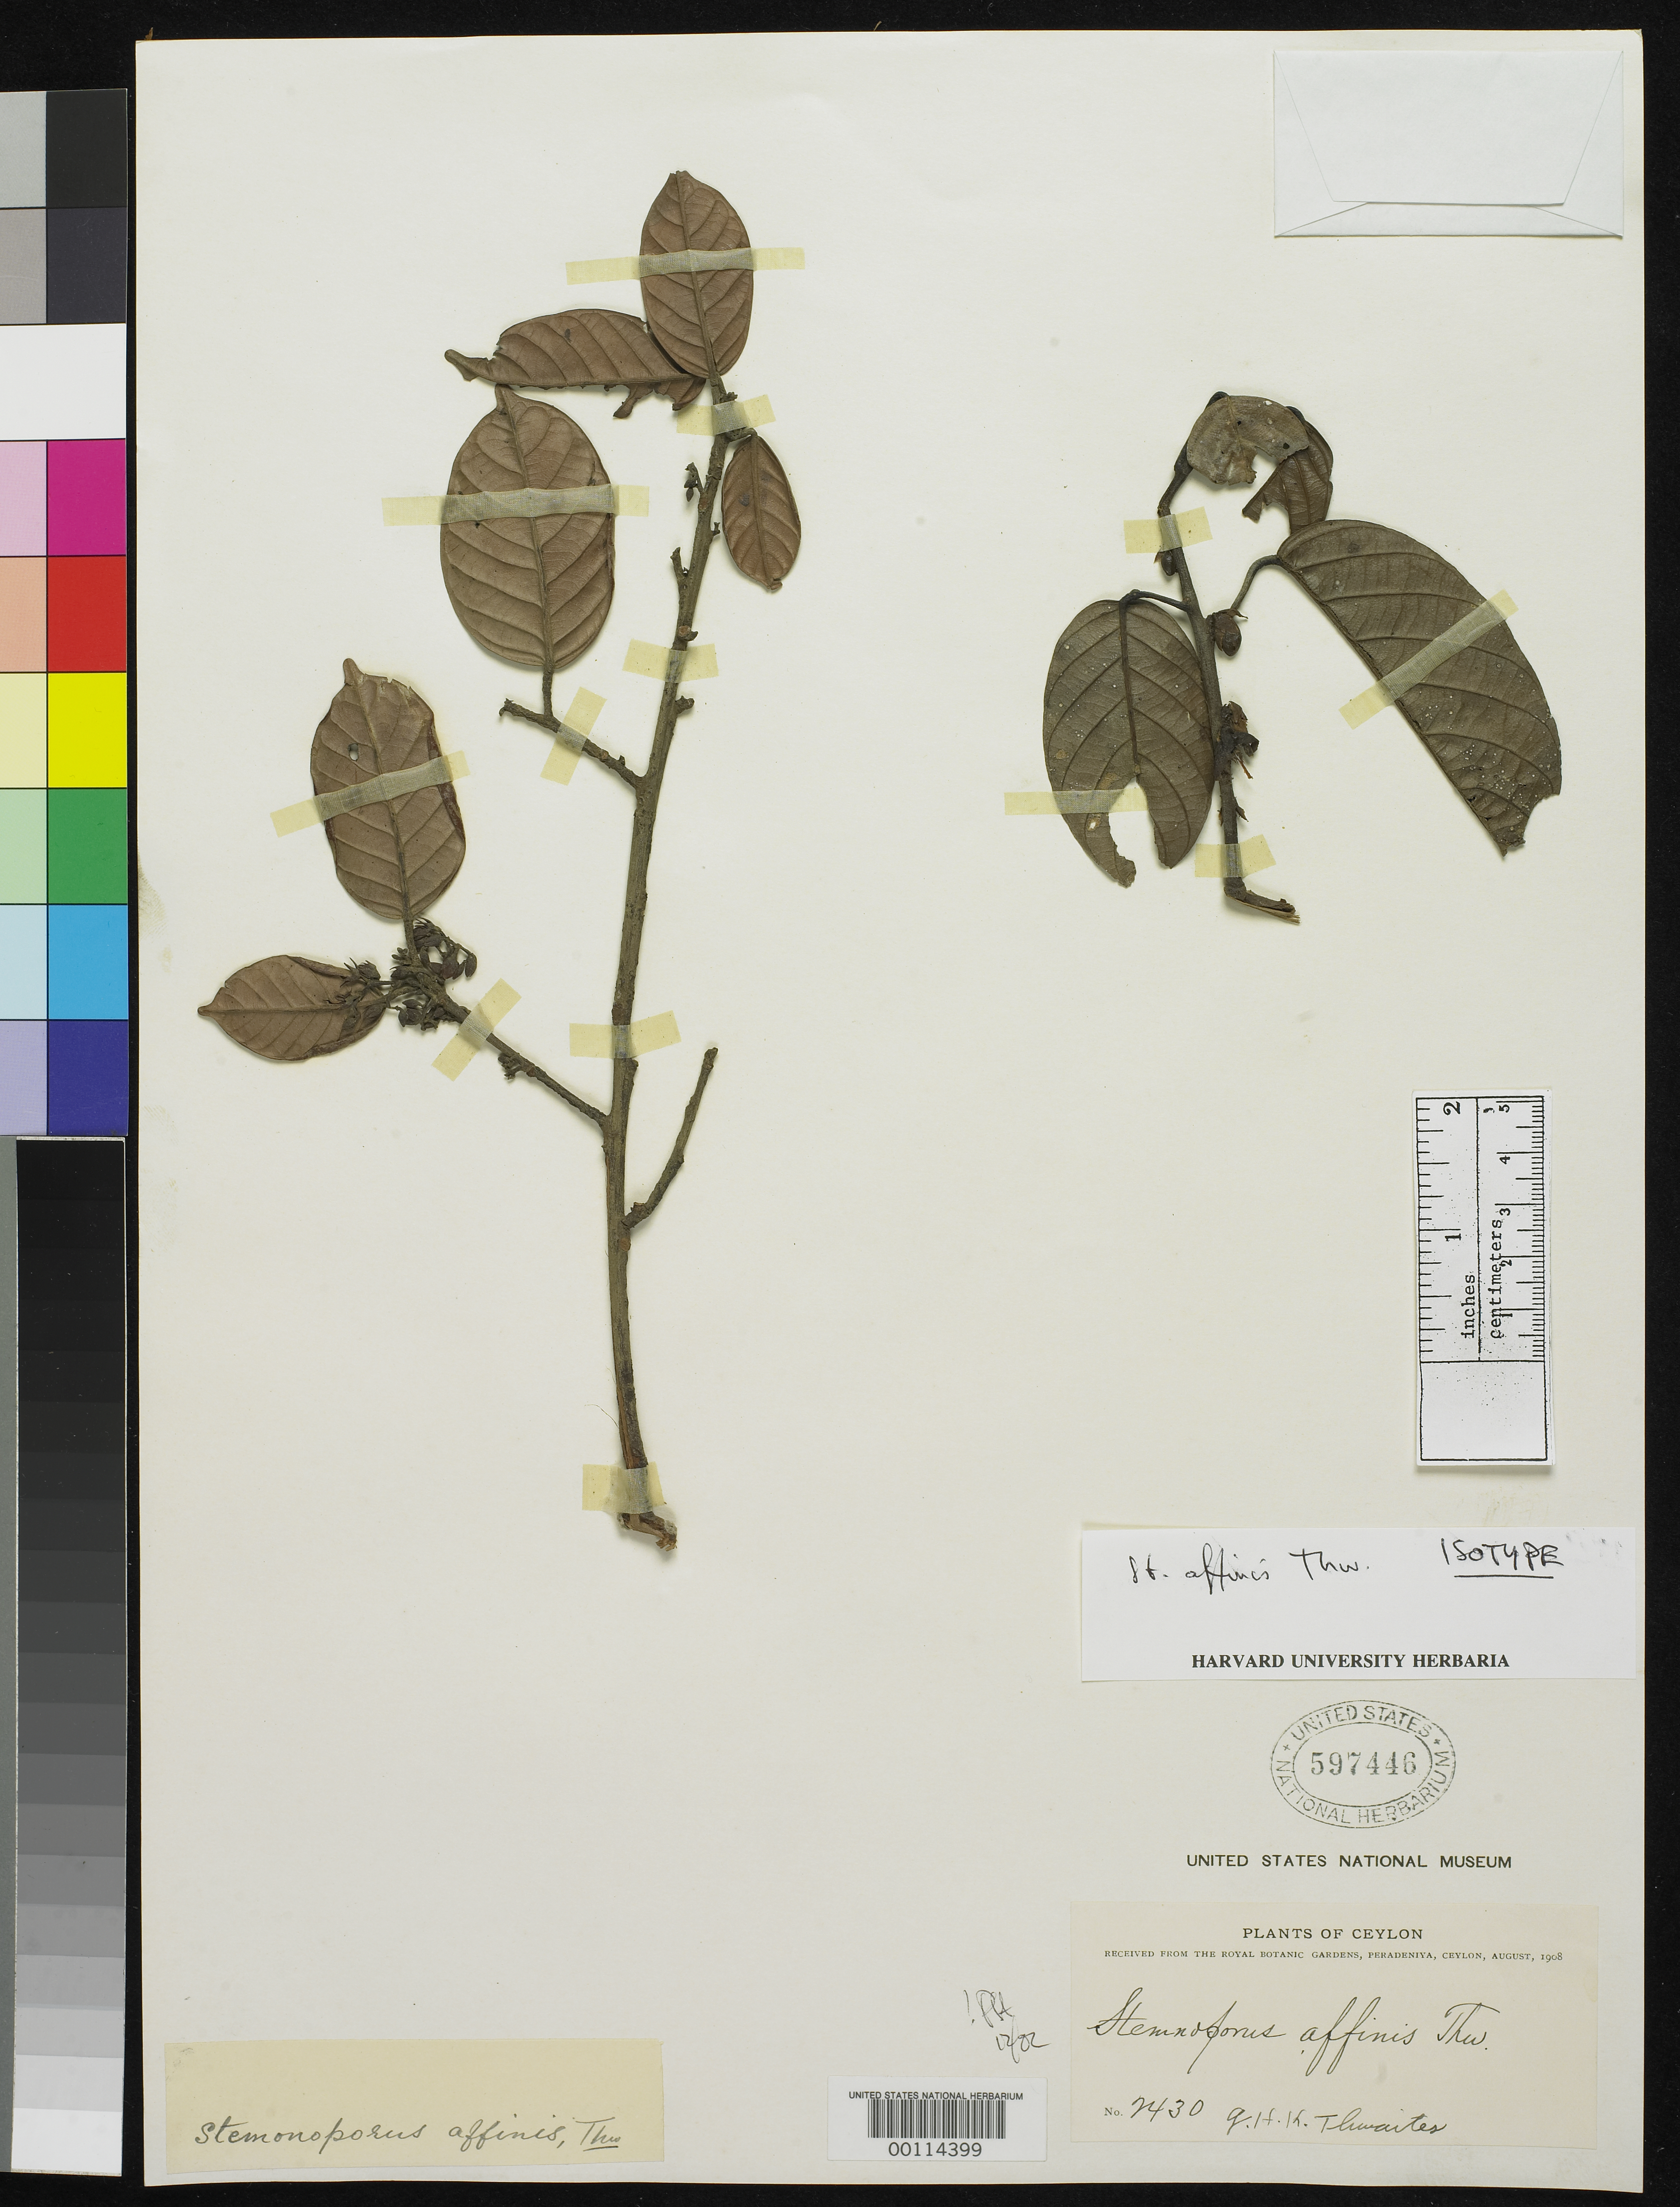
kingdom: Plantae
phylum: Tracheophyta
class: Magnoliopsida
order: Malvales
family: Dipterocarpaceae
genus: Stemonoporus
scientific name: Stemonoporus affinis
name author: Thwaites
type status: Isotype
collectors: G. H. K. Thwaites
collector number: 2430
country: Sri Lanka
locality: "Ceylon"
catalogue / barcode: US 597446